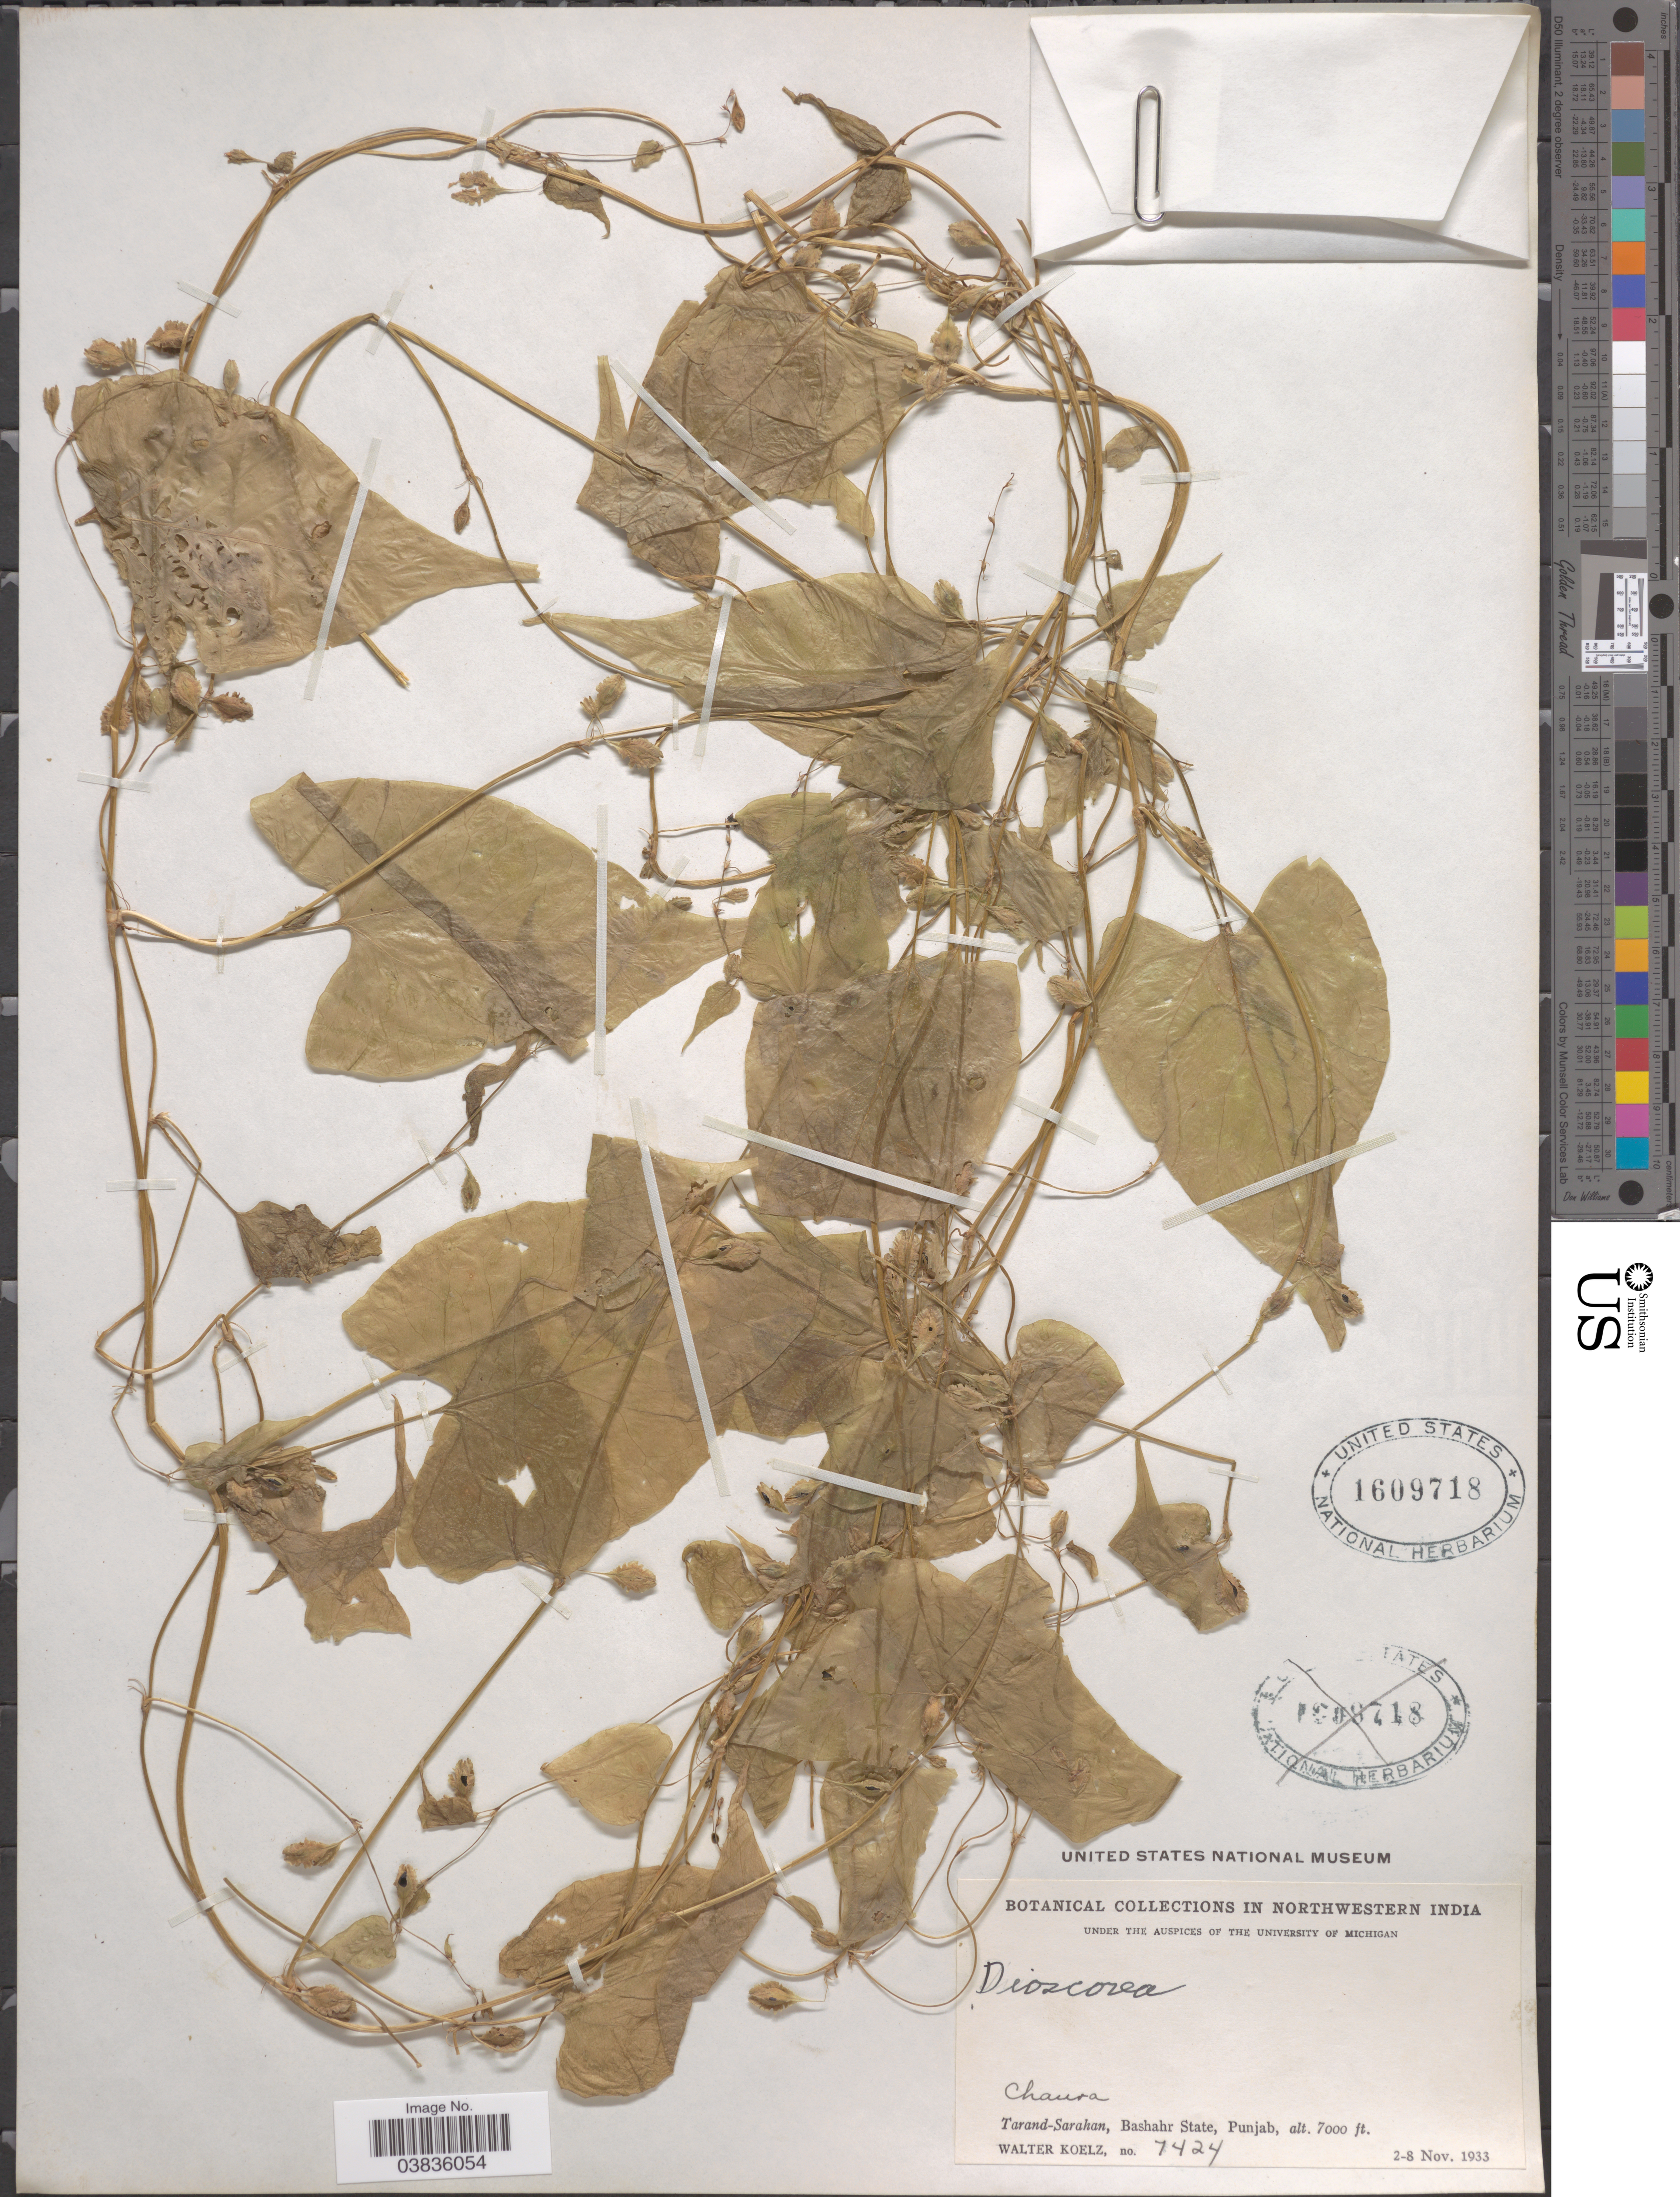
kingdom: Plantae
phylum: Tracheophyta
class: Liliopsida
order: Dioscoreales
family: Dioscoreaceae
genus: Dioscorea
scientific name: Dioscorea sp.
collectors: W. N. Koelz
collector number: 7424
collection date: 1933-11-02/1933-11-08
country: India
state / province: Punjab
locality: Northwestern India. Chaura. Tarand-Sarahan, Bashahr State.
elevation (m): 2134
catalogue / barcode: US 1609718